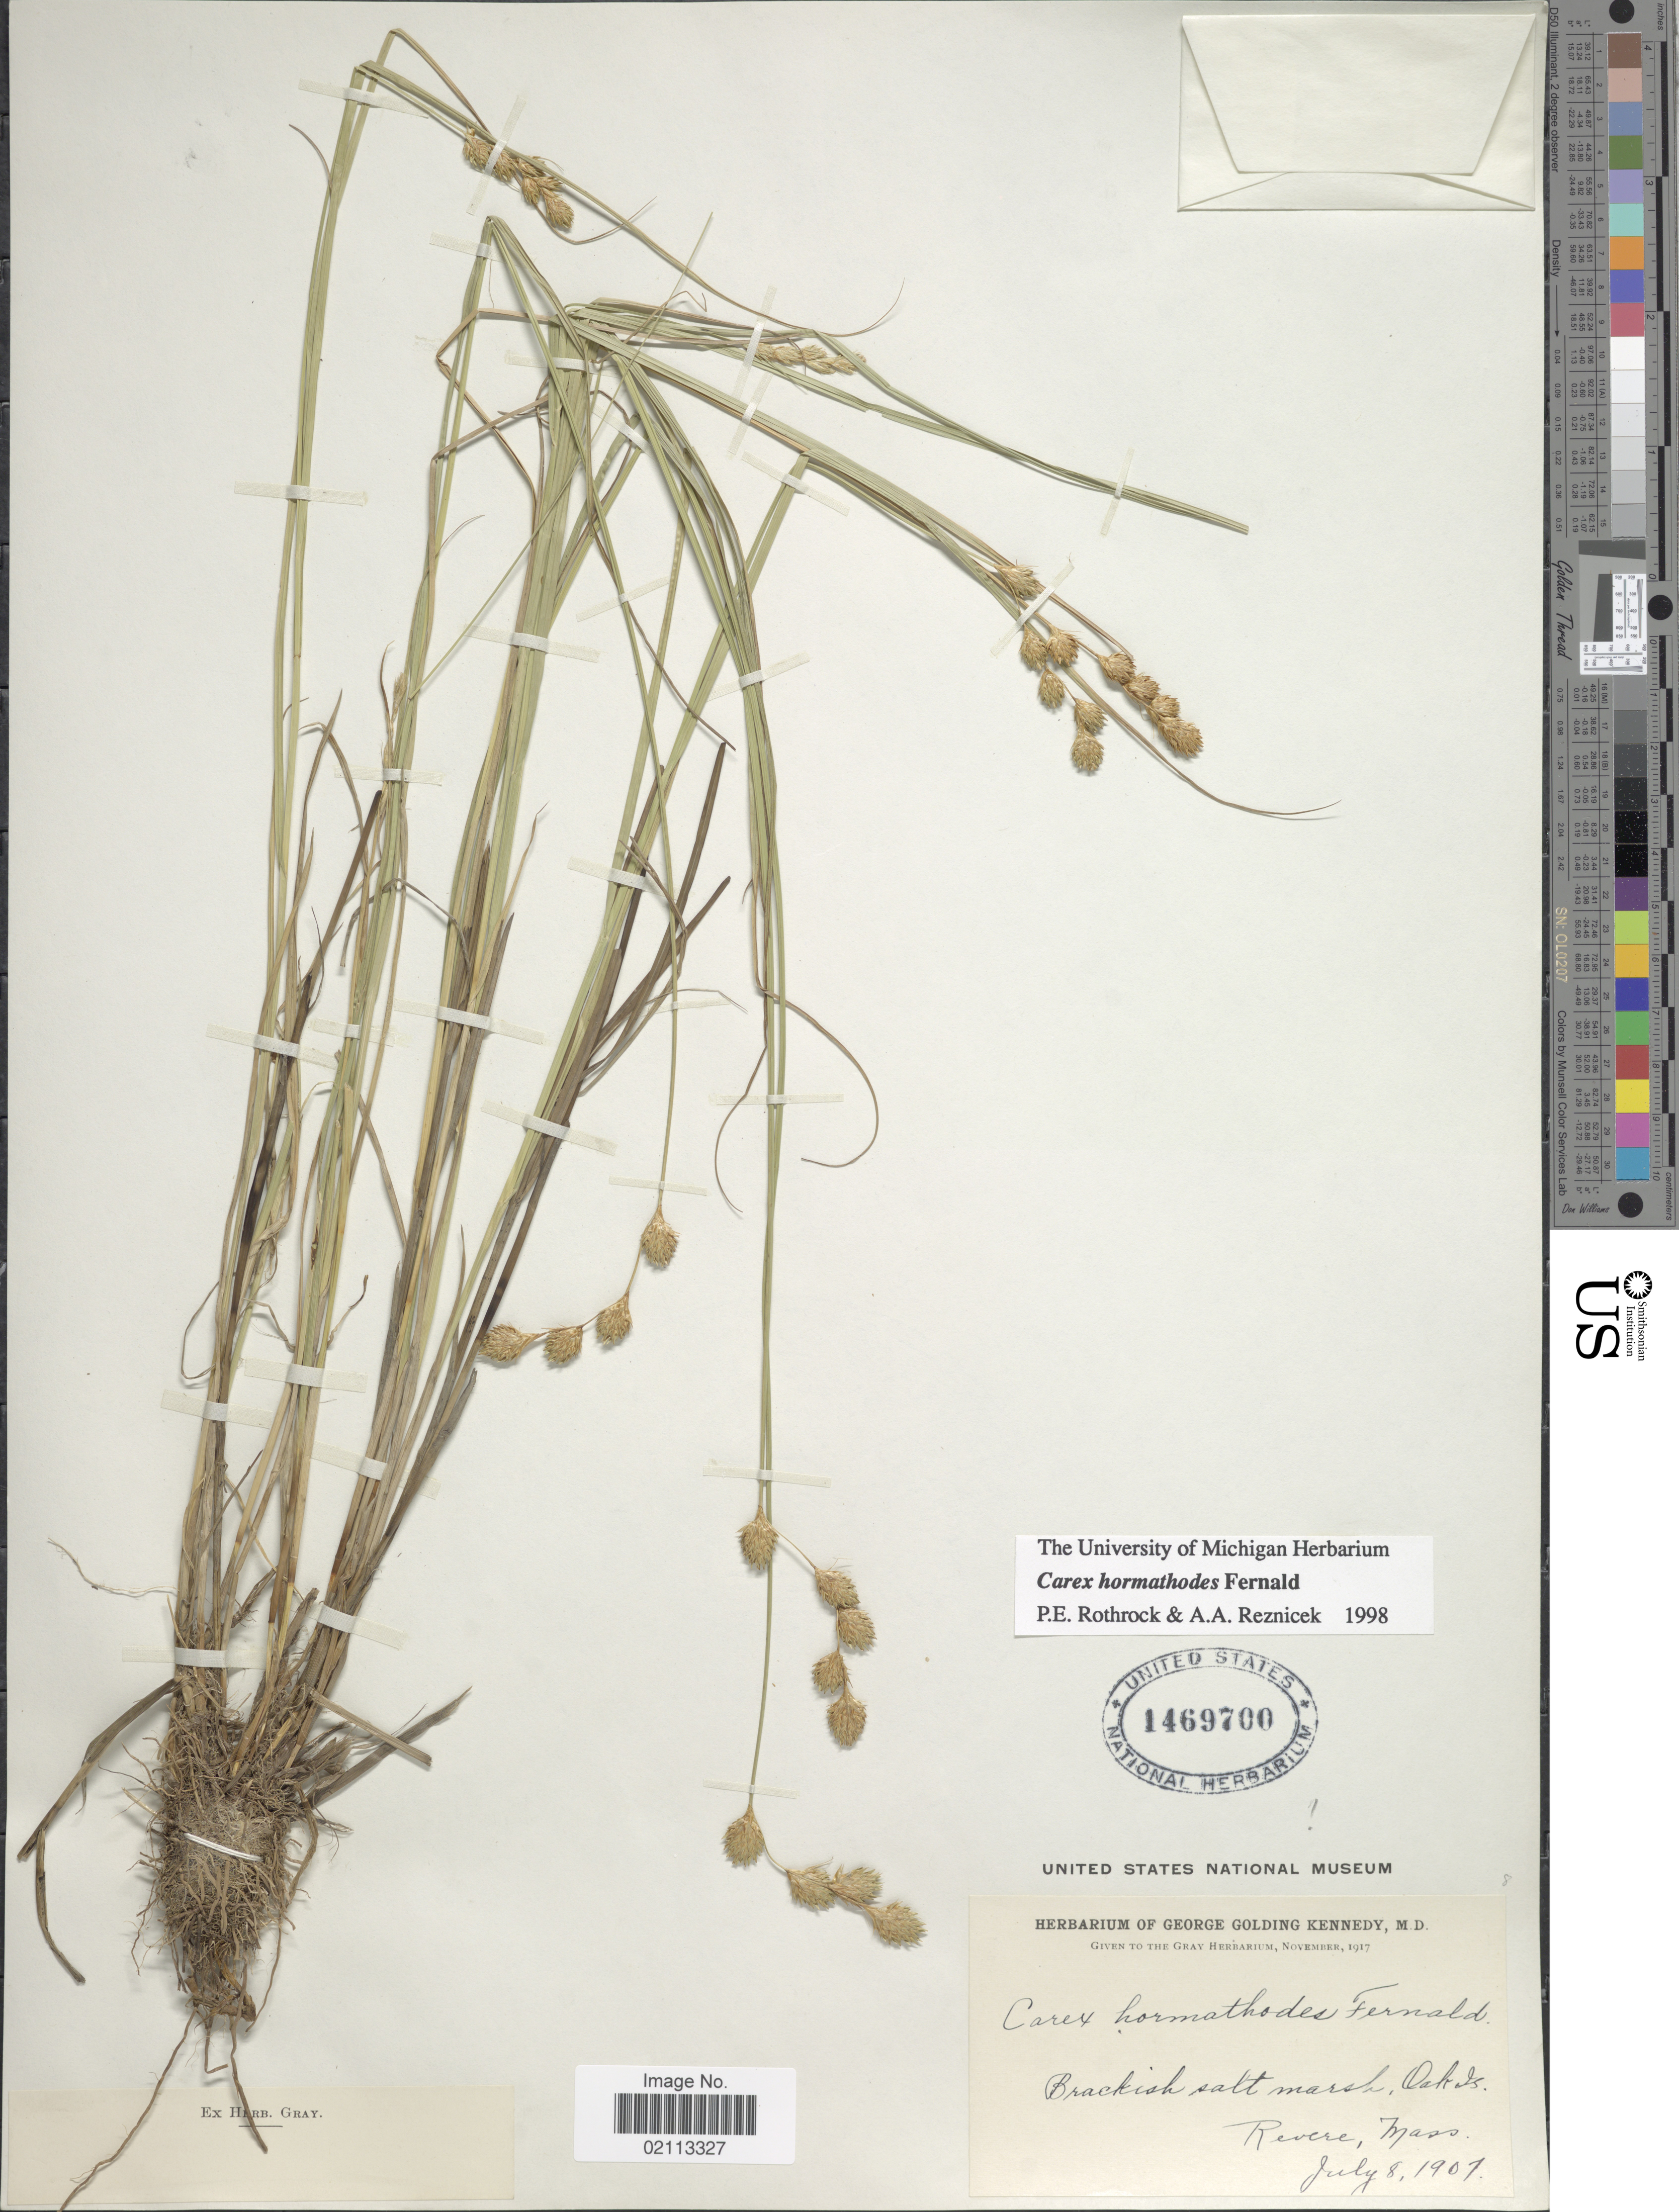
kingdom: Plantae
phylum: Tracheophyta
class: Liliopsida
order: Poales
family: Cyperaceae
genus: Carex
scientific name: Carex hormathodes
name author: Fernald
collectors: ex Herb. George Golding Kennedy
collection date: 1907-07-08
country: United States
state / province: Massachusetts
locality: Brackish salt marsh, Oak Is, Revere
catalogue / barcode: US 1469700